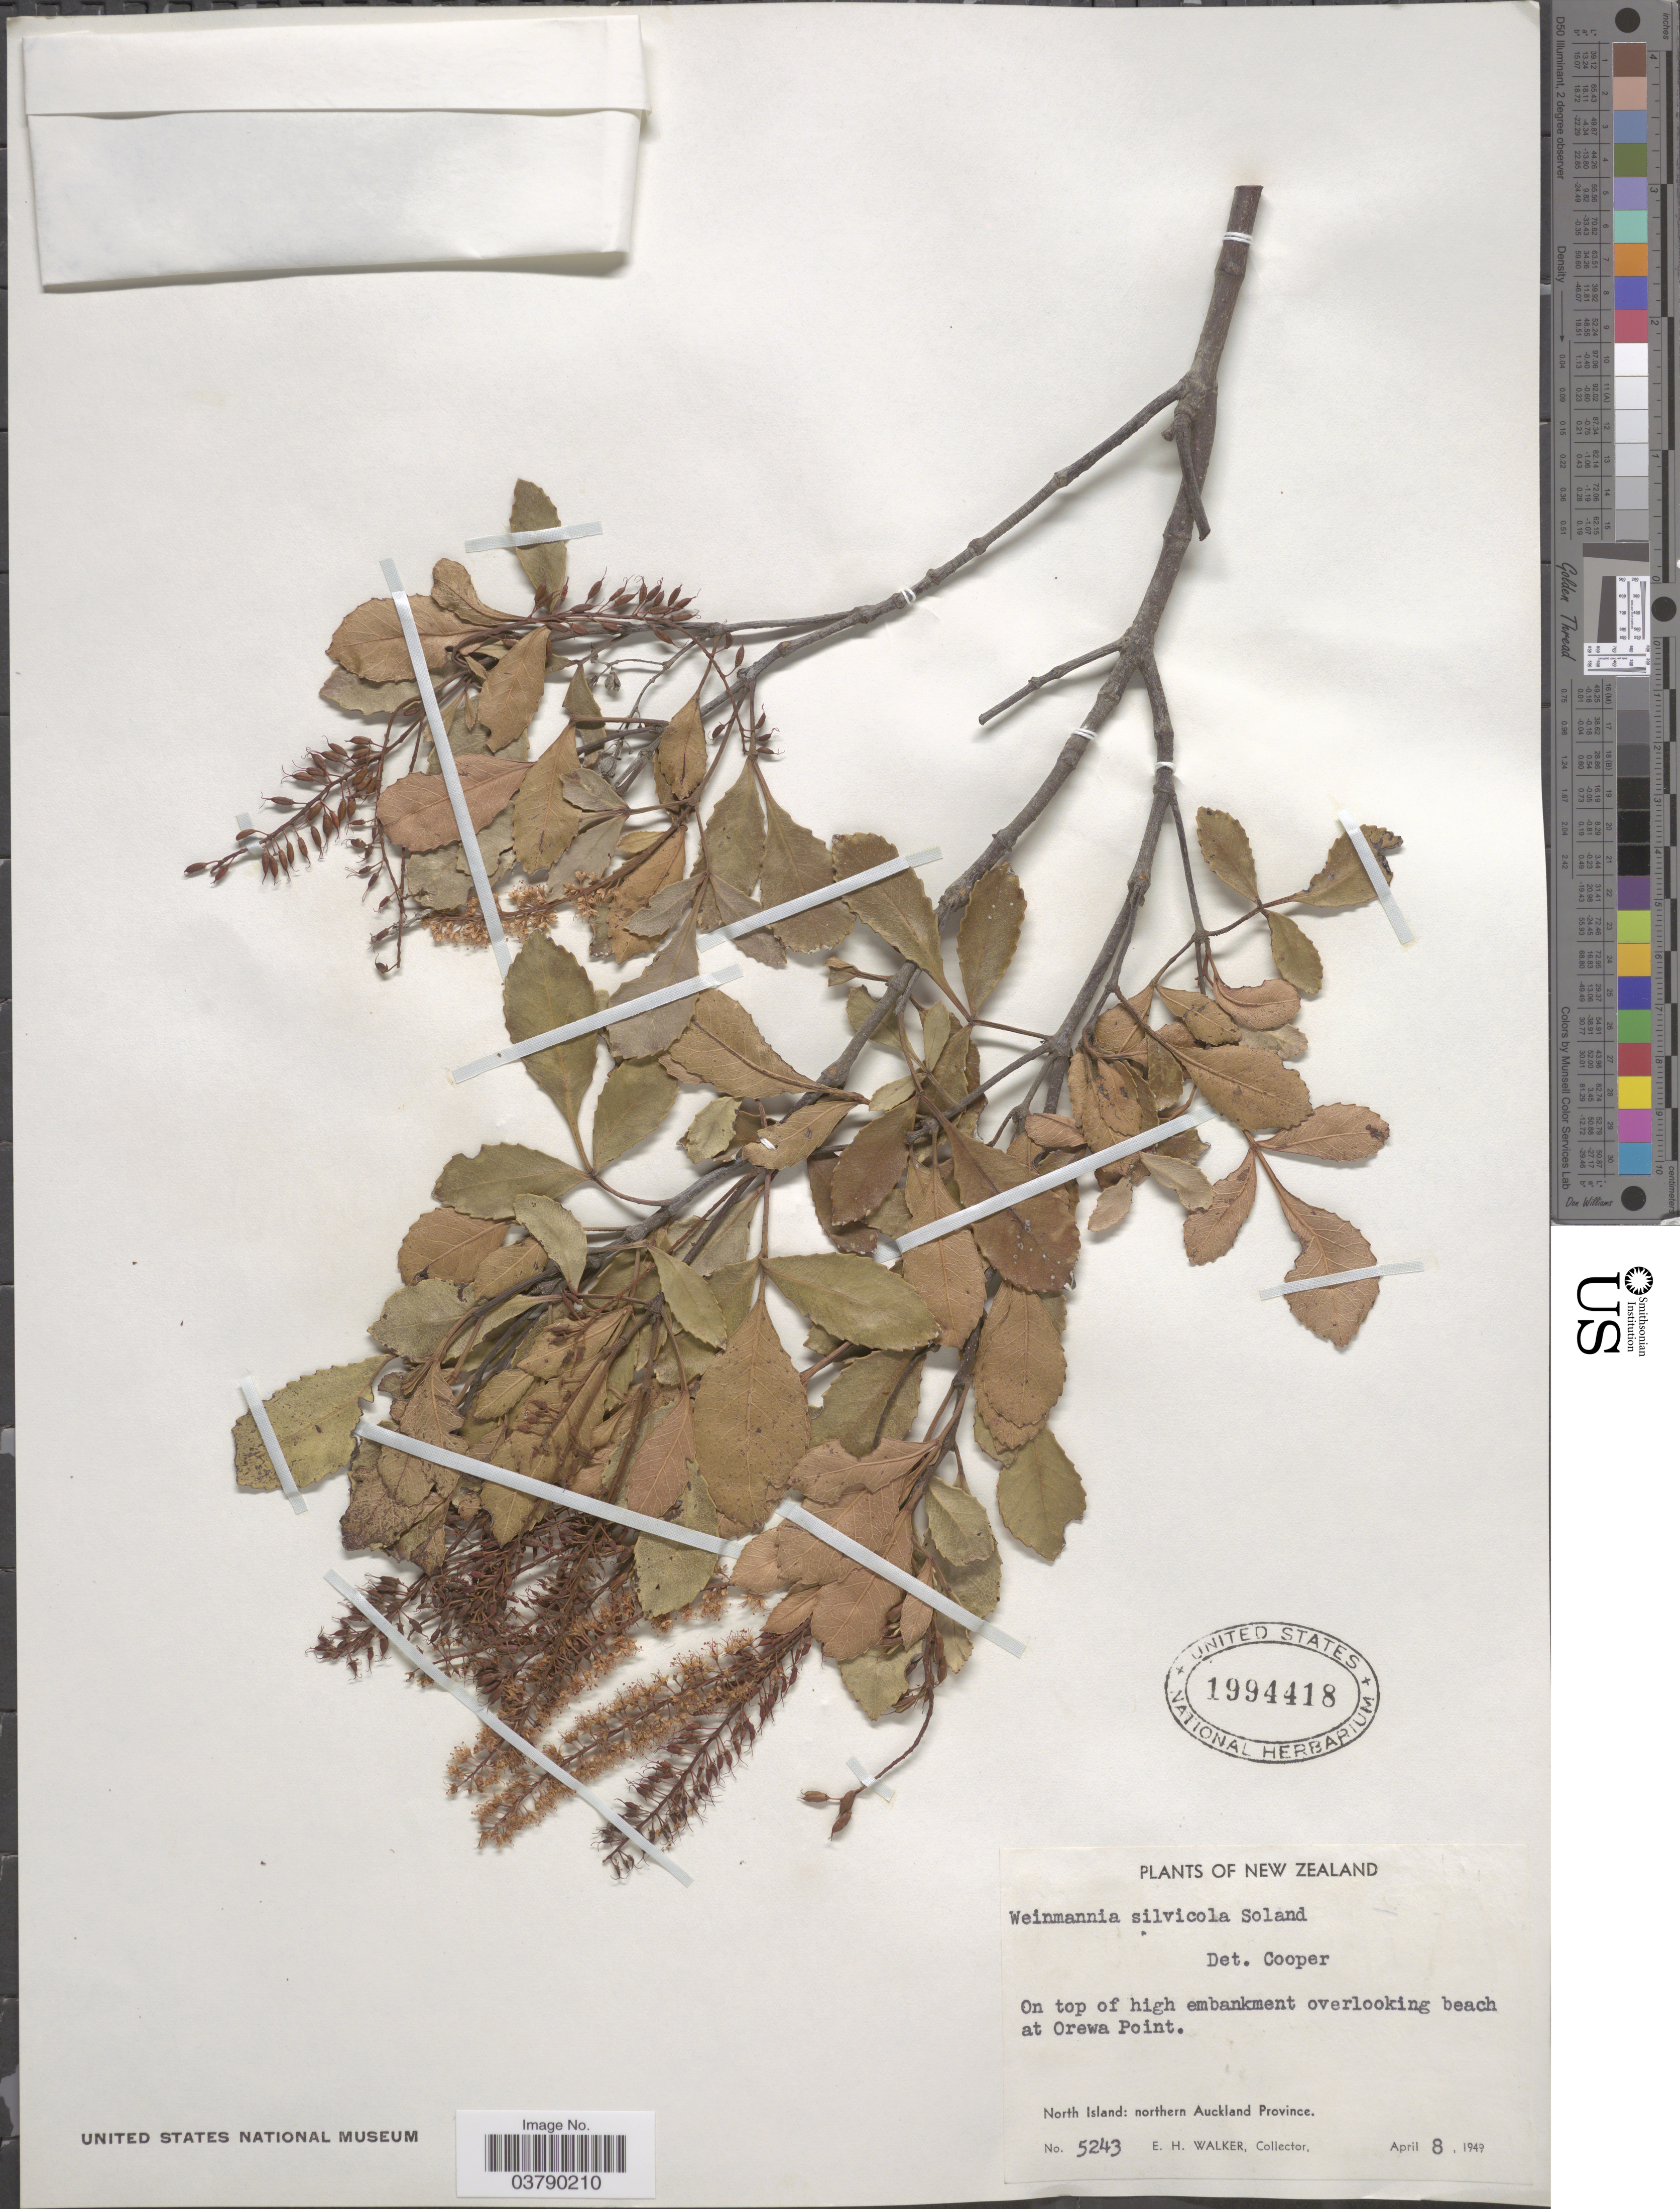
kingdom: Plantae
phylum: Tracheophyta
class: Magnoliopsida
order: Oxalidales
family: Cunoniaceae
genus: Pterophylla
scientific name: Pterophylla sylvicola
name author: (Sol. ex A. Cunn.) Pillon & H.C. Hopkins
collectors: E. H. Walker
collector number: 5243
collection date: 1949-04-08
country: New Zealand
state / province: Auckland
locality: On top of high embankment overlooking beach at Orewa Point. North Island: northern Auckland Province.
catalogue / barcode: US 1994418